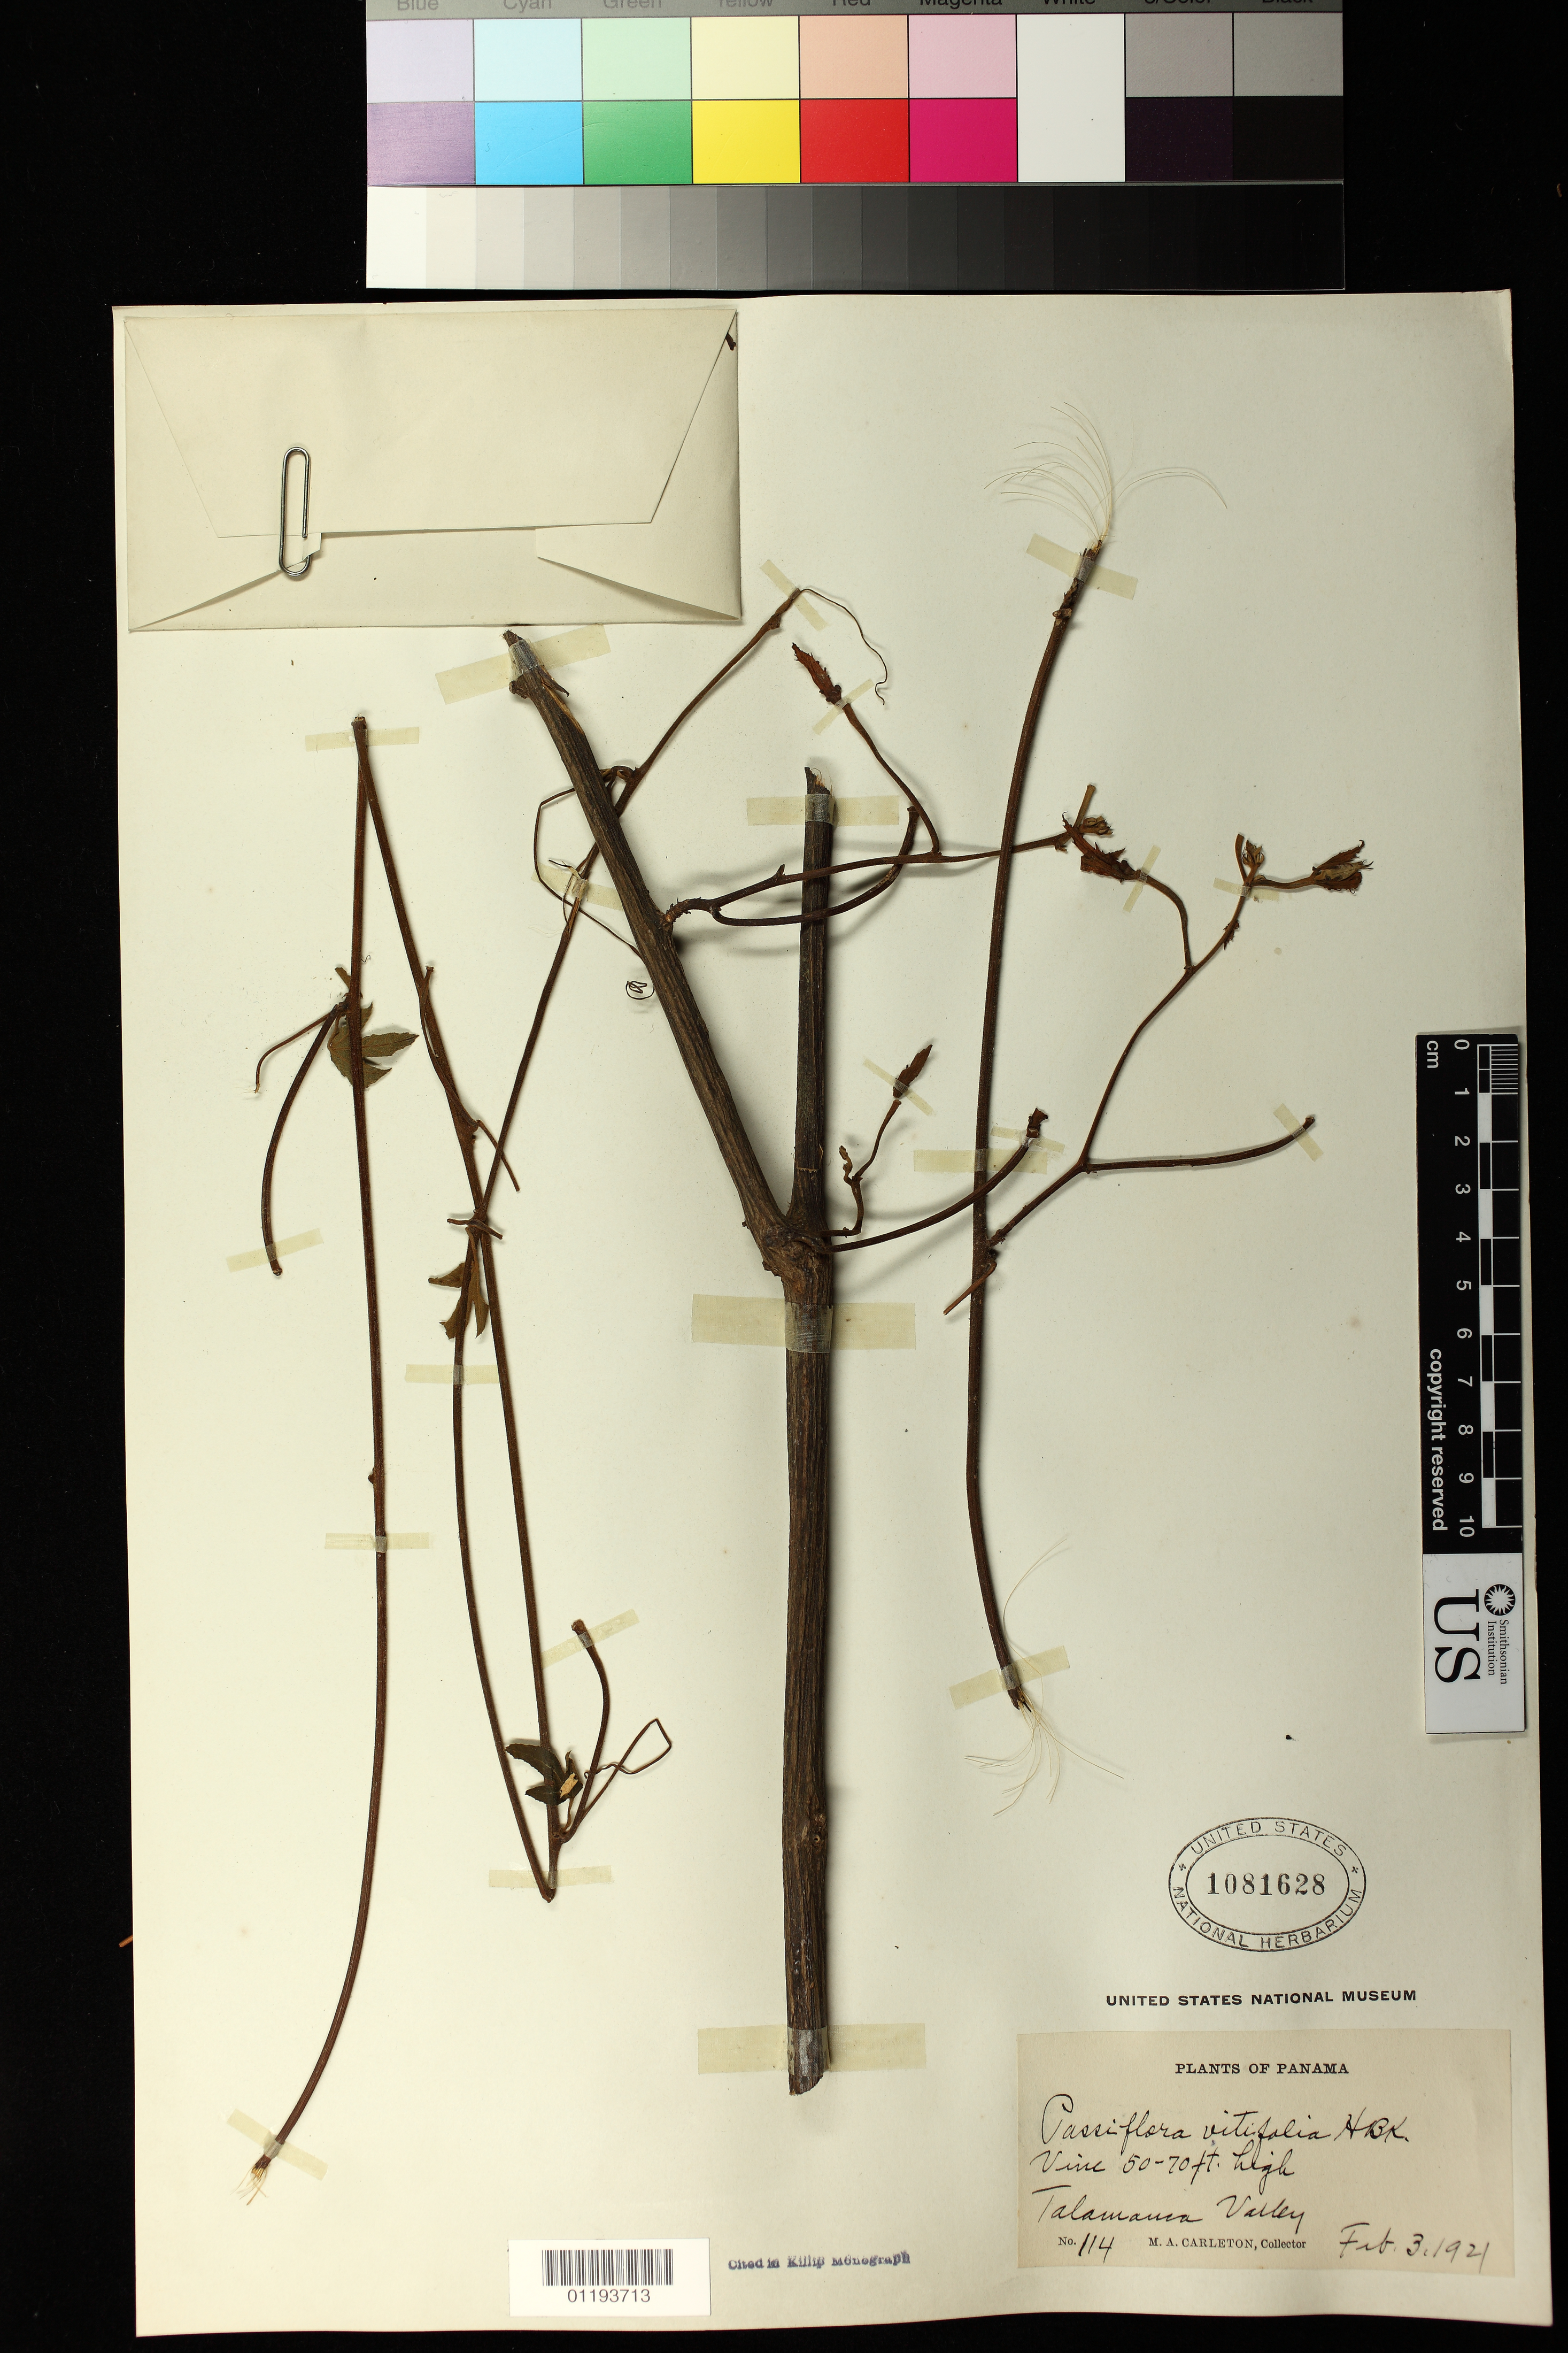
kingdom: Plantae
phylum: Tracheophyta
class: Magnoliopsida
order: Malpighiales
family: Passifloraceae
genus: Passiflora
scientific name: Passiflora vitifolia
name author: Kunth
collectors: M. A. Carleton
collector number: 114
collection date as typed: Feb 3 1921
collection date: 1921-02-03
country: Panama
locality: Talamanca Valley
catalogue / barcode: US 1081628